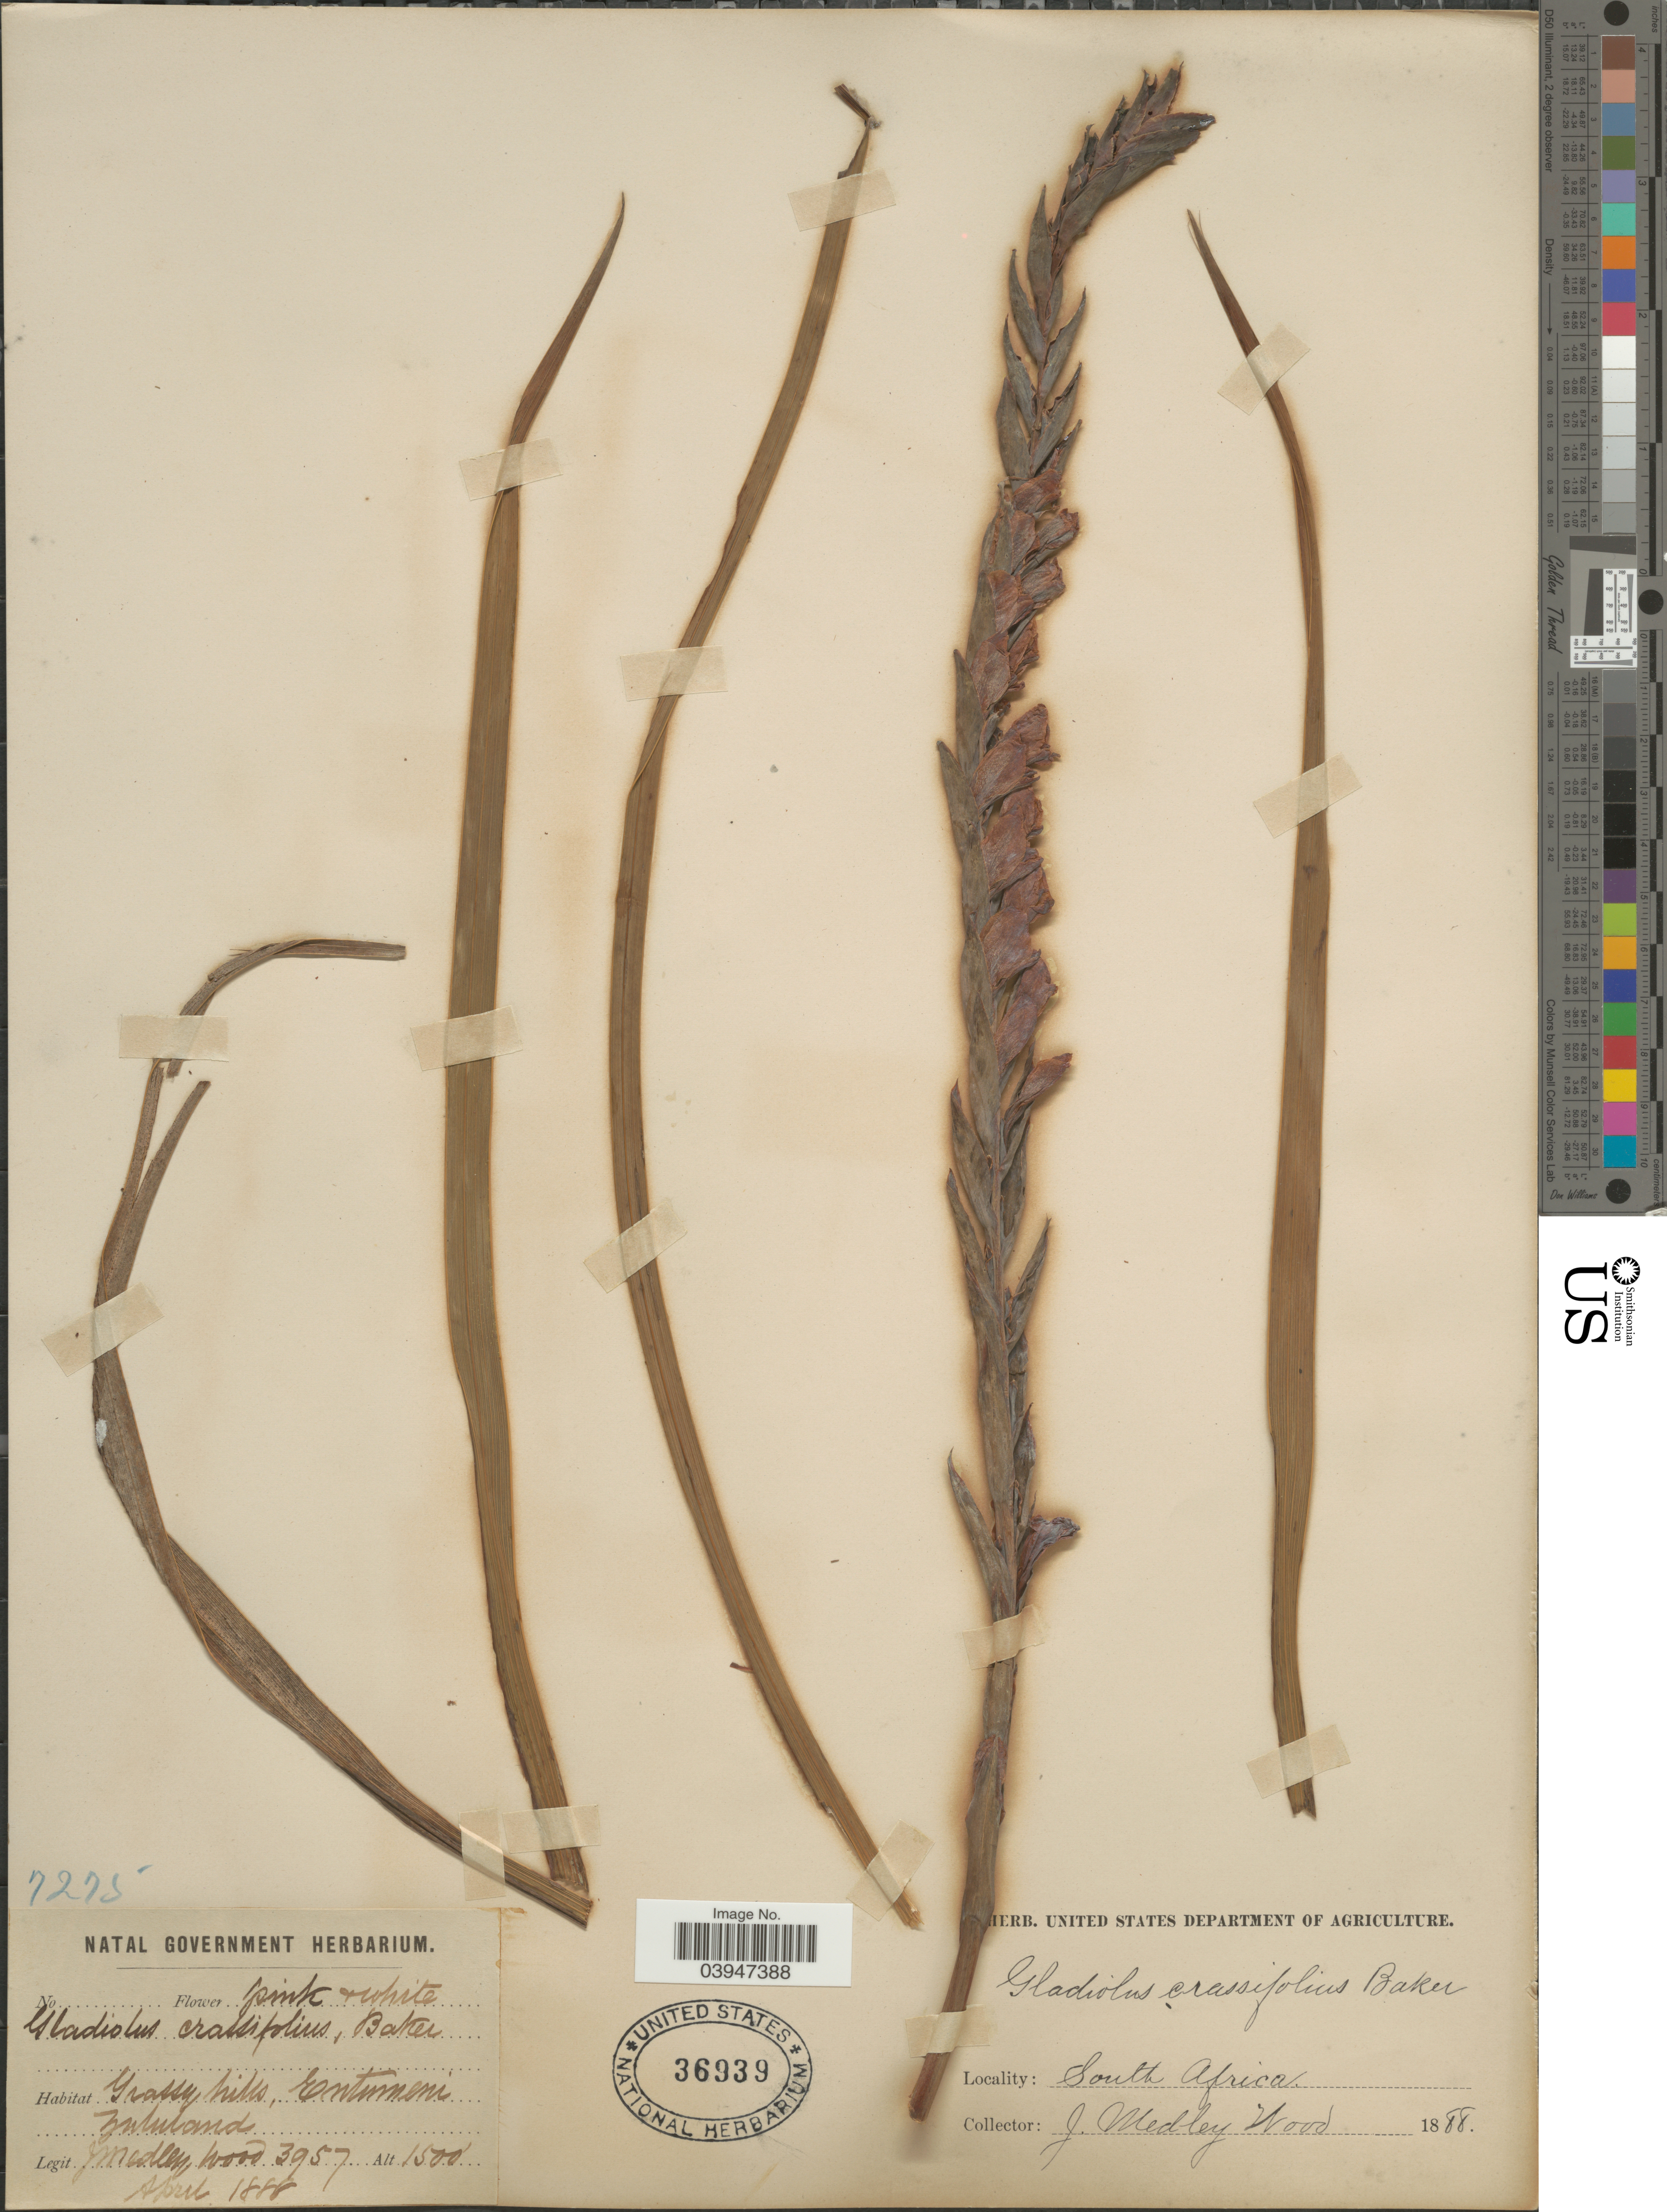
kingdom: Plantae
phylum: Tracheophyta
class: Liliopsida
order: Asparagales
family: Iridaceae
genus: Gladiolus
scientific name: Gladiolus crassifolius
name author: Baker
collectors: J. Medley Wood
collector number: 3957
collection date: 1888-04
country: South Africa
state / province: KwaZulu-Natal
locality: Grassy hills, Entumeni Zululand.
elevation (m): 457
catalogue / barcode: US 36939